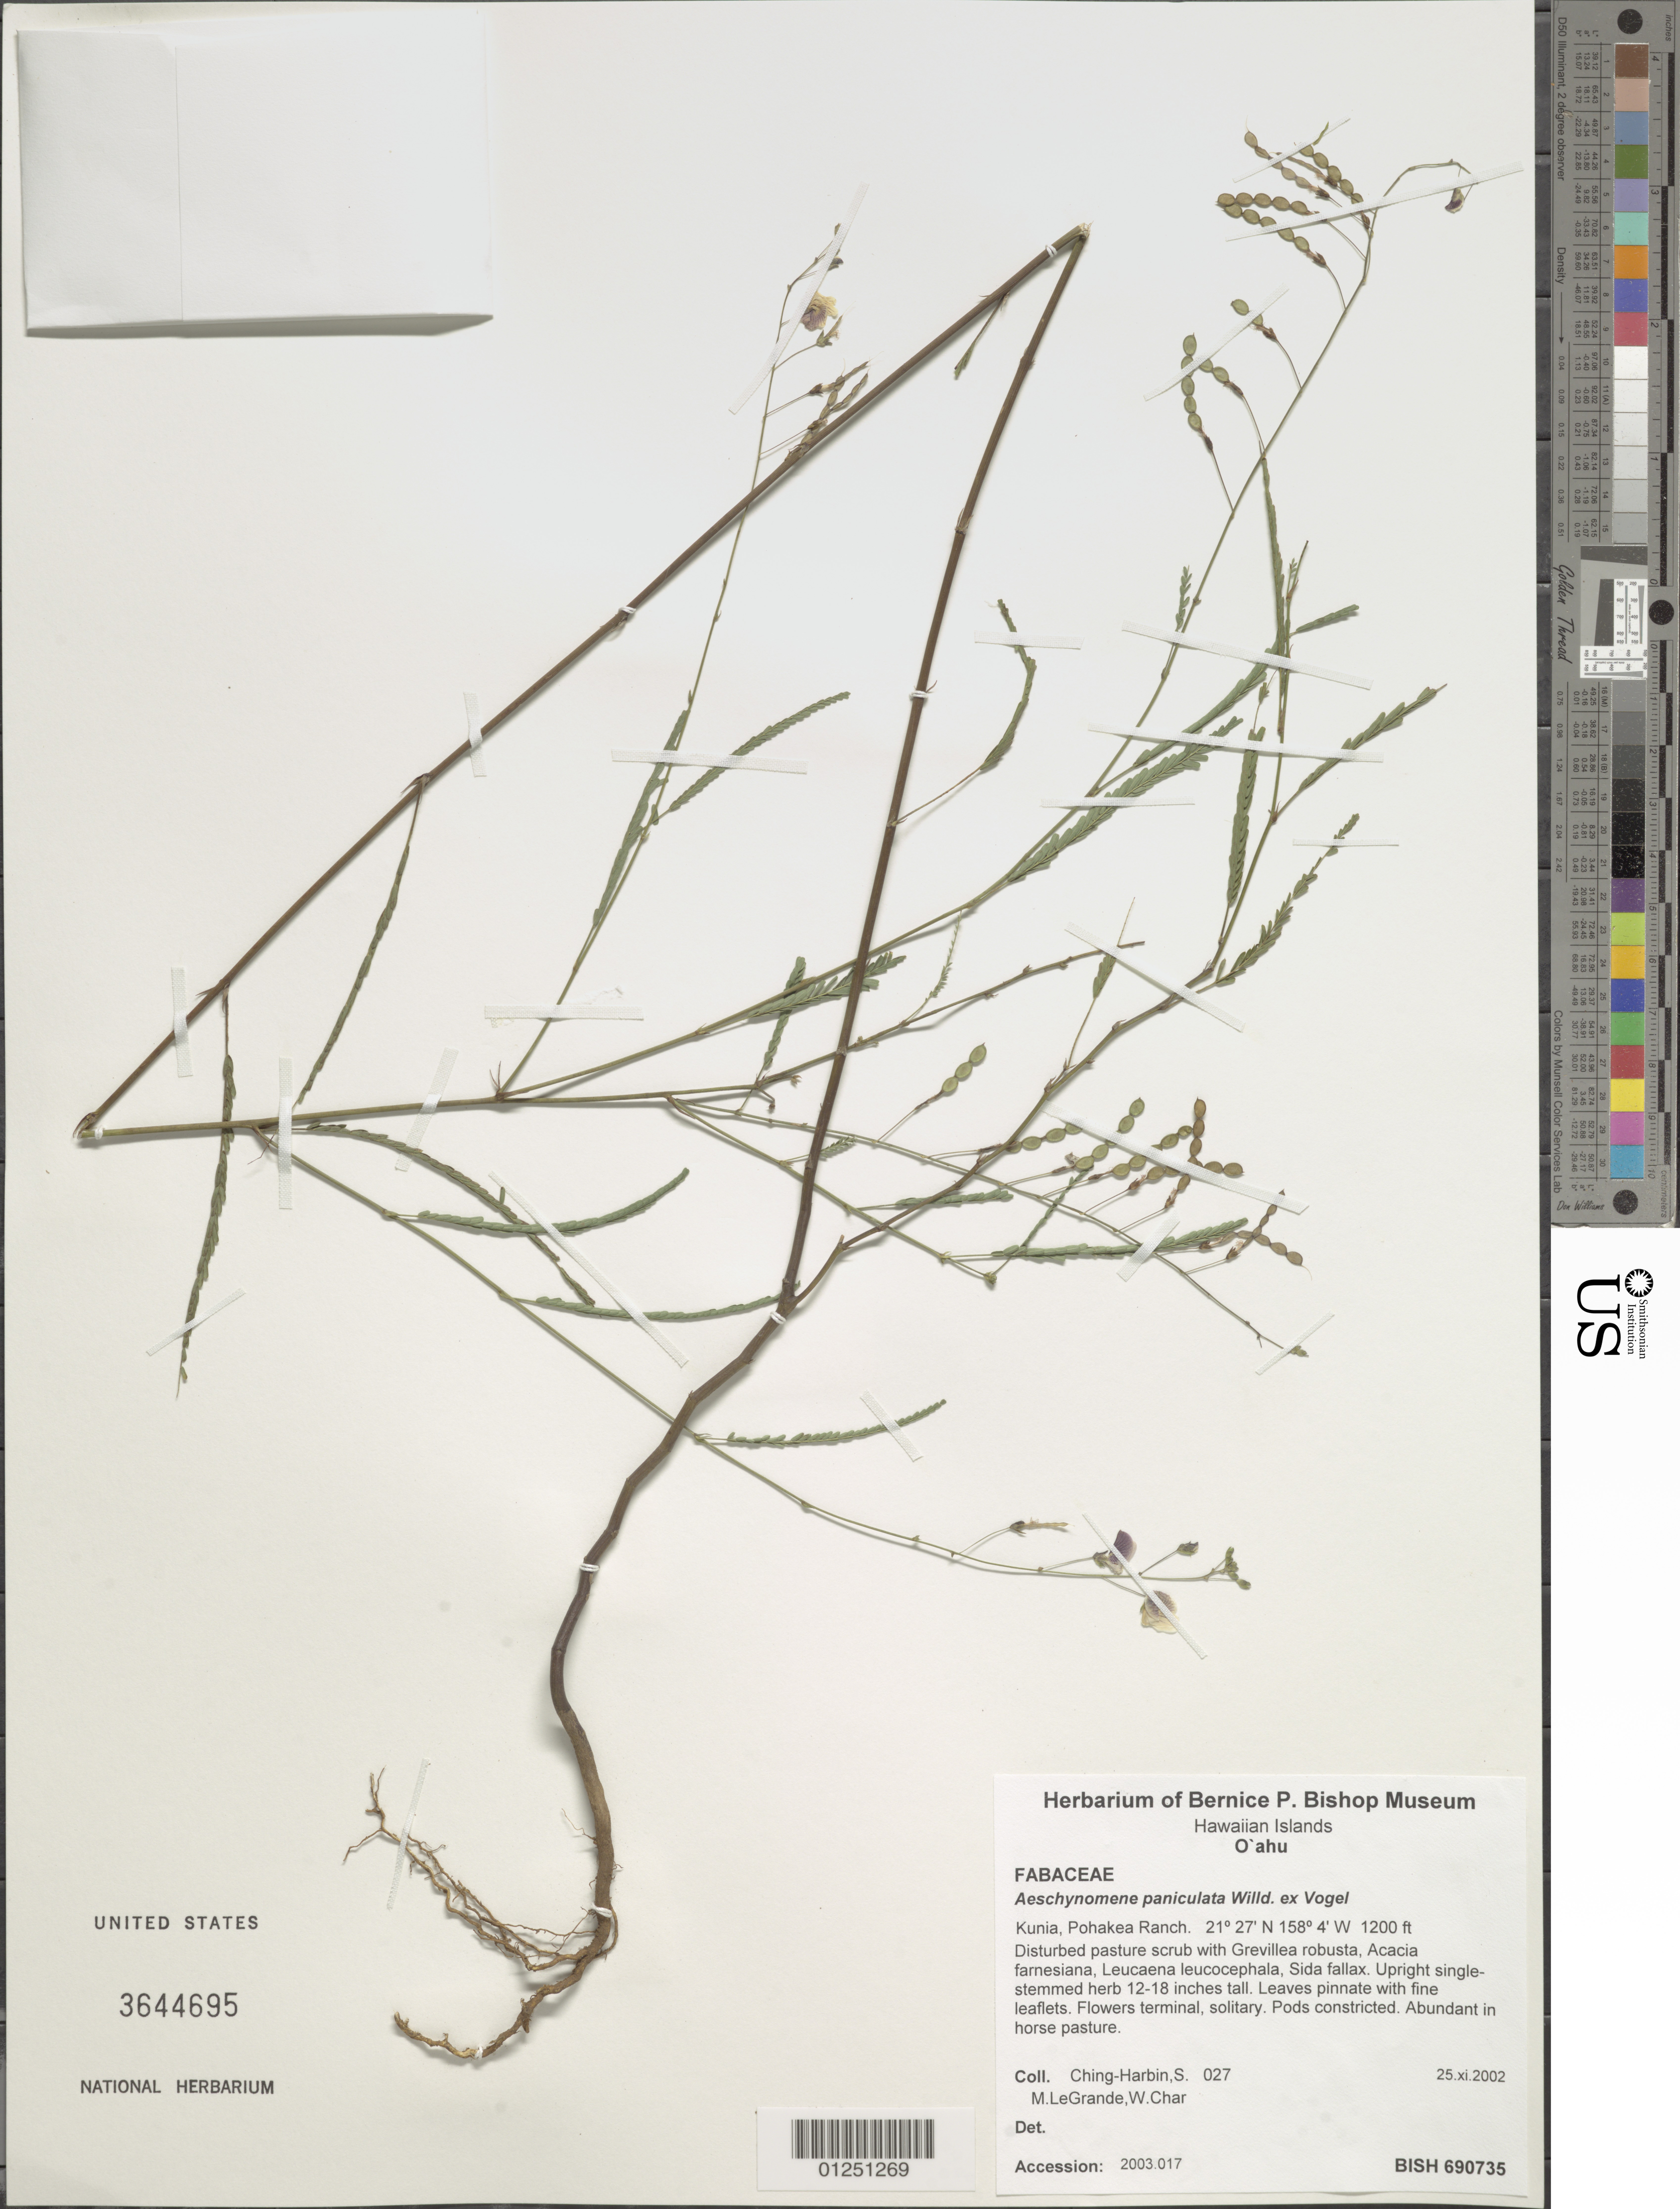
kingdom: Plantae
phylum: Tracheophyta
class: Magnoliopsida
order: Fabales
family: Fabaceae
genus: Aeschynomene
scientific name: Aeschynomene paniculata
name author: Vogel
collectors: S. Ching, M. LeGrande & W. Char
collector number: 27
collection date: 2002-11-25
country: United States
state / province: Hawaii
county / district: Honolulu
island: Oahu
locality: Kunia, Pohakea Ranch.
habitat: Disturbed pasture scrub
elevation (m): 366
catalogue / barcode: US 3644695